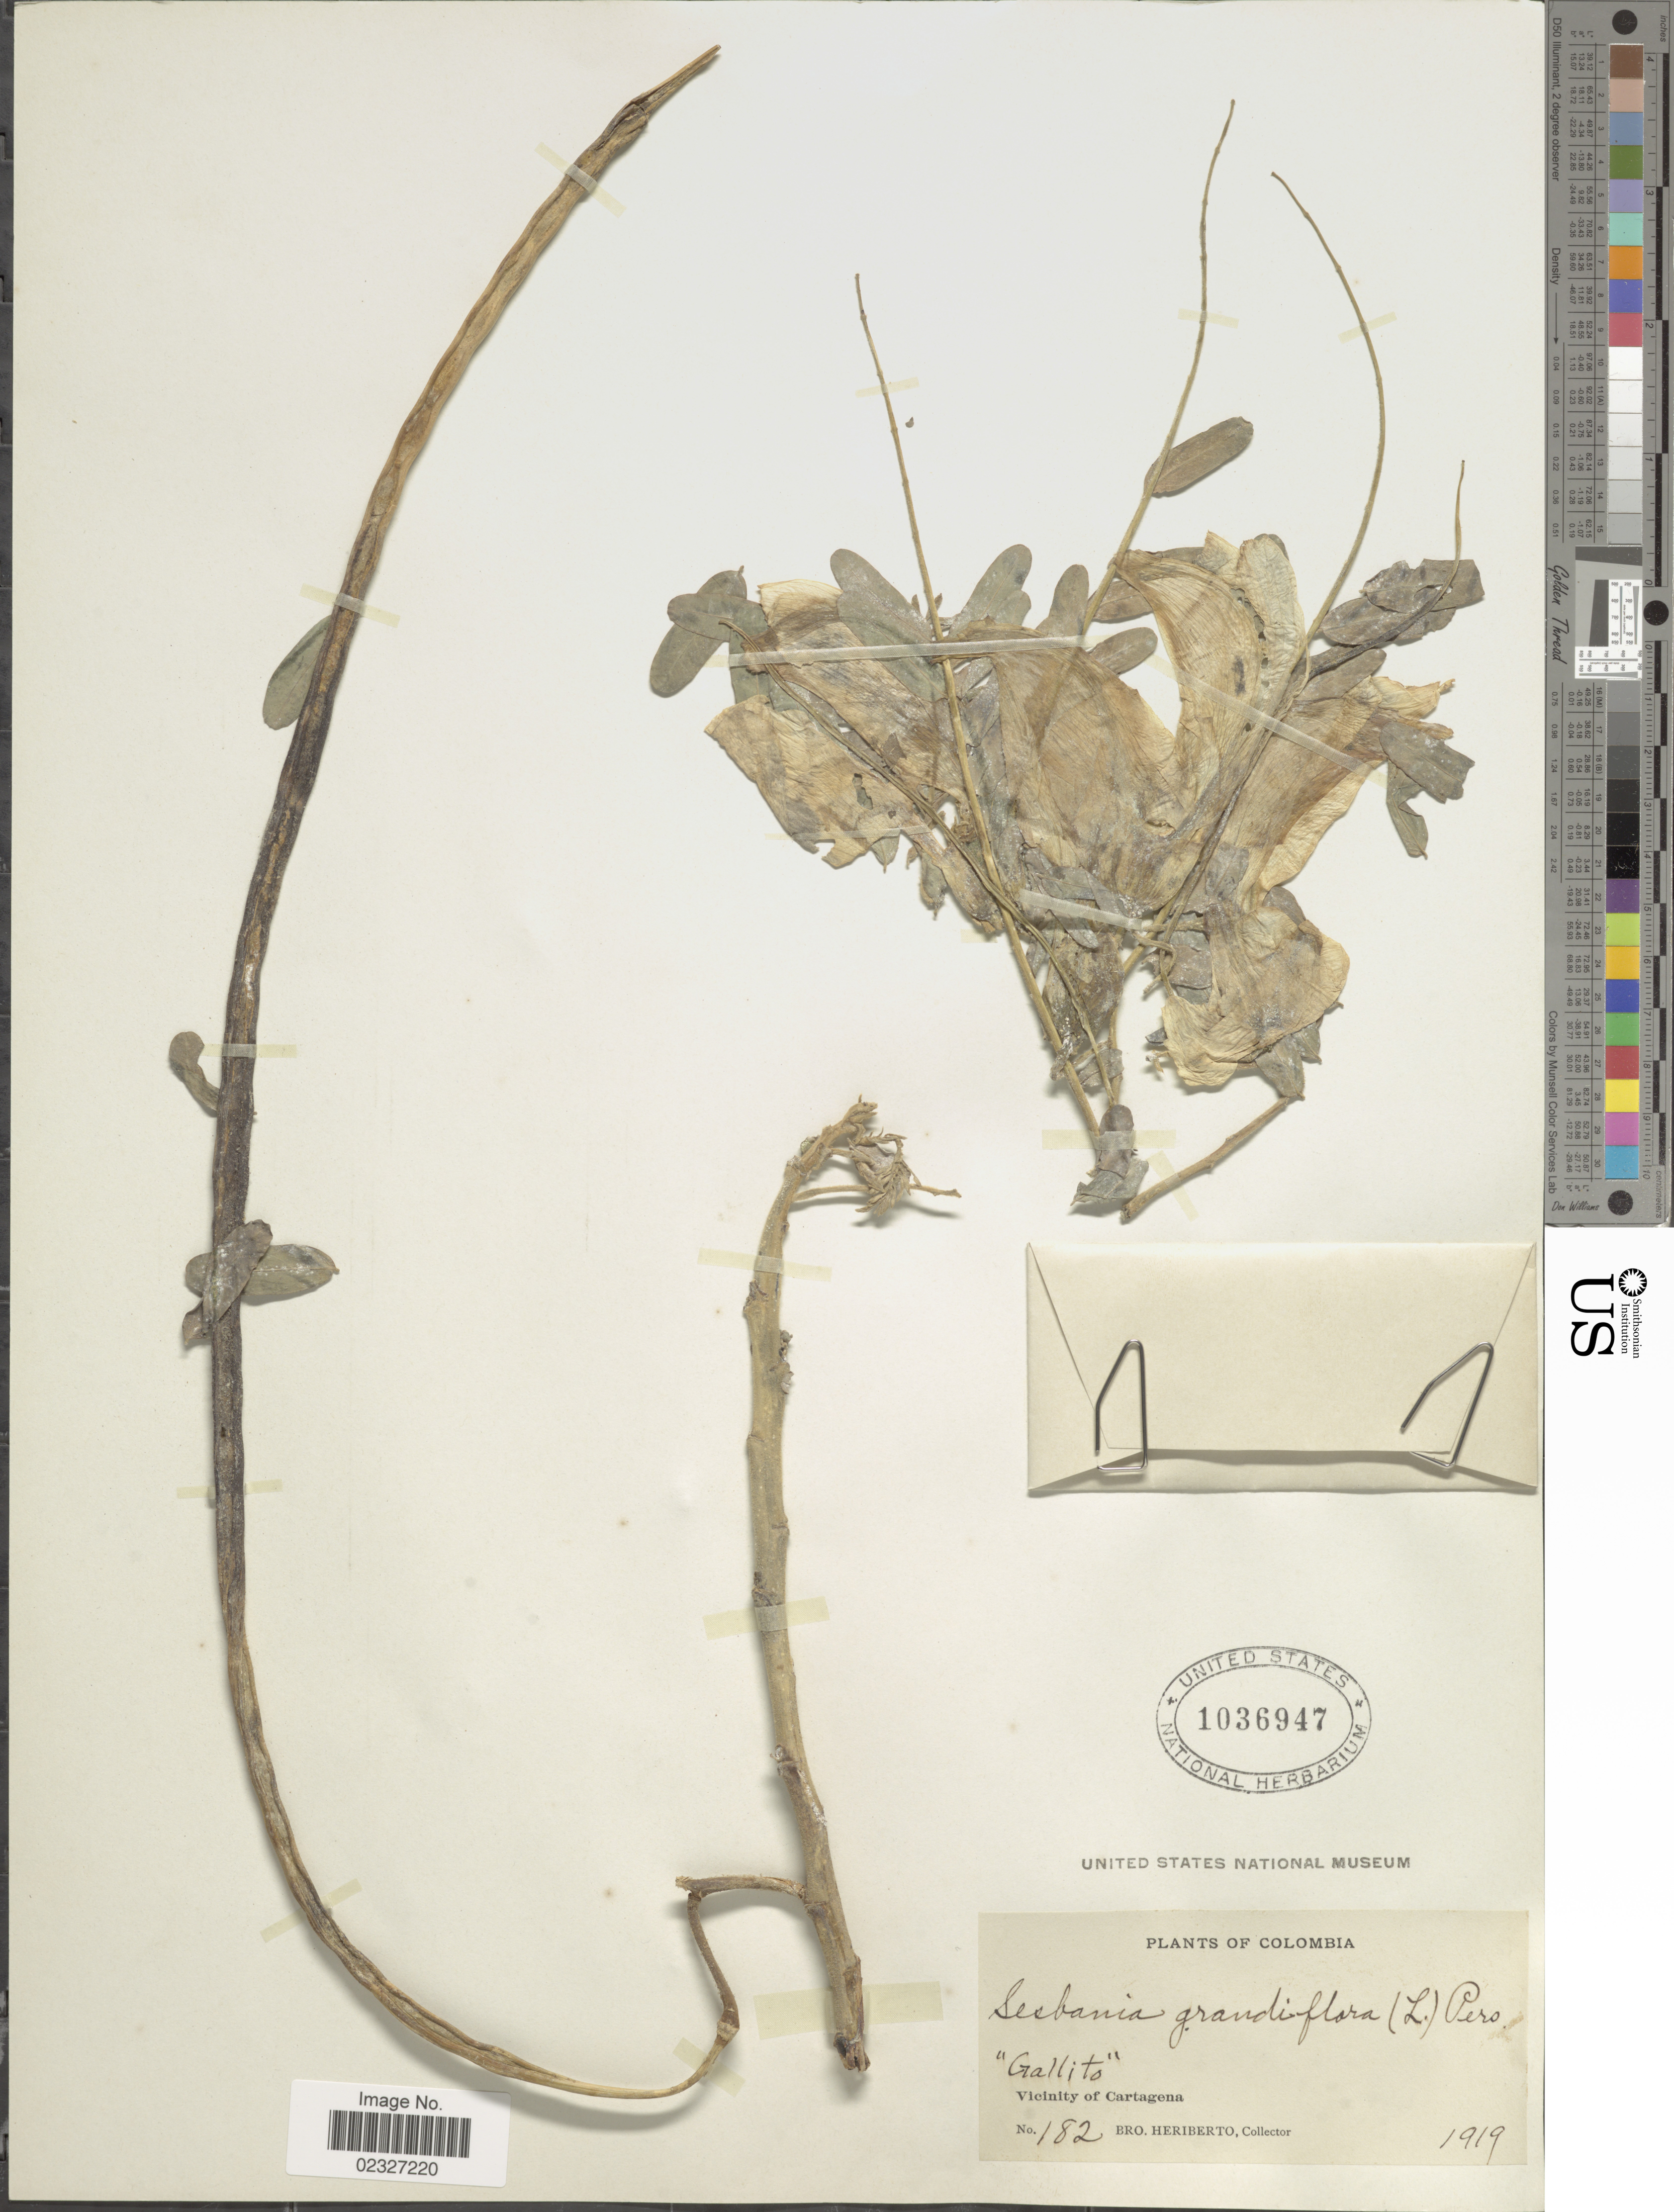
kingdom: Plantae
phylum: Tracheophyta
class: Magnoliopsida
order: Fabales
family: Fabaceae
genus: Sesbania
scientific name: Sesbania grandiflora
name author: (L.) Poir.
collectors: B. Heriberto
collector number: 182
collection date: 1919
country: Colombia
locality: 'Gallito', Vicicnity of Cartagena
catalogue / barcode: US 1036947